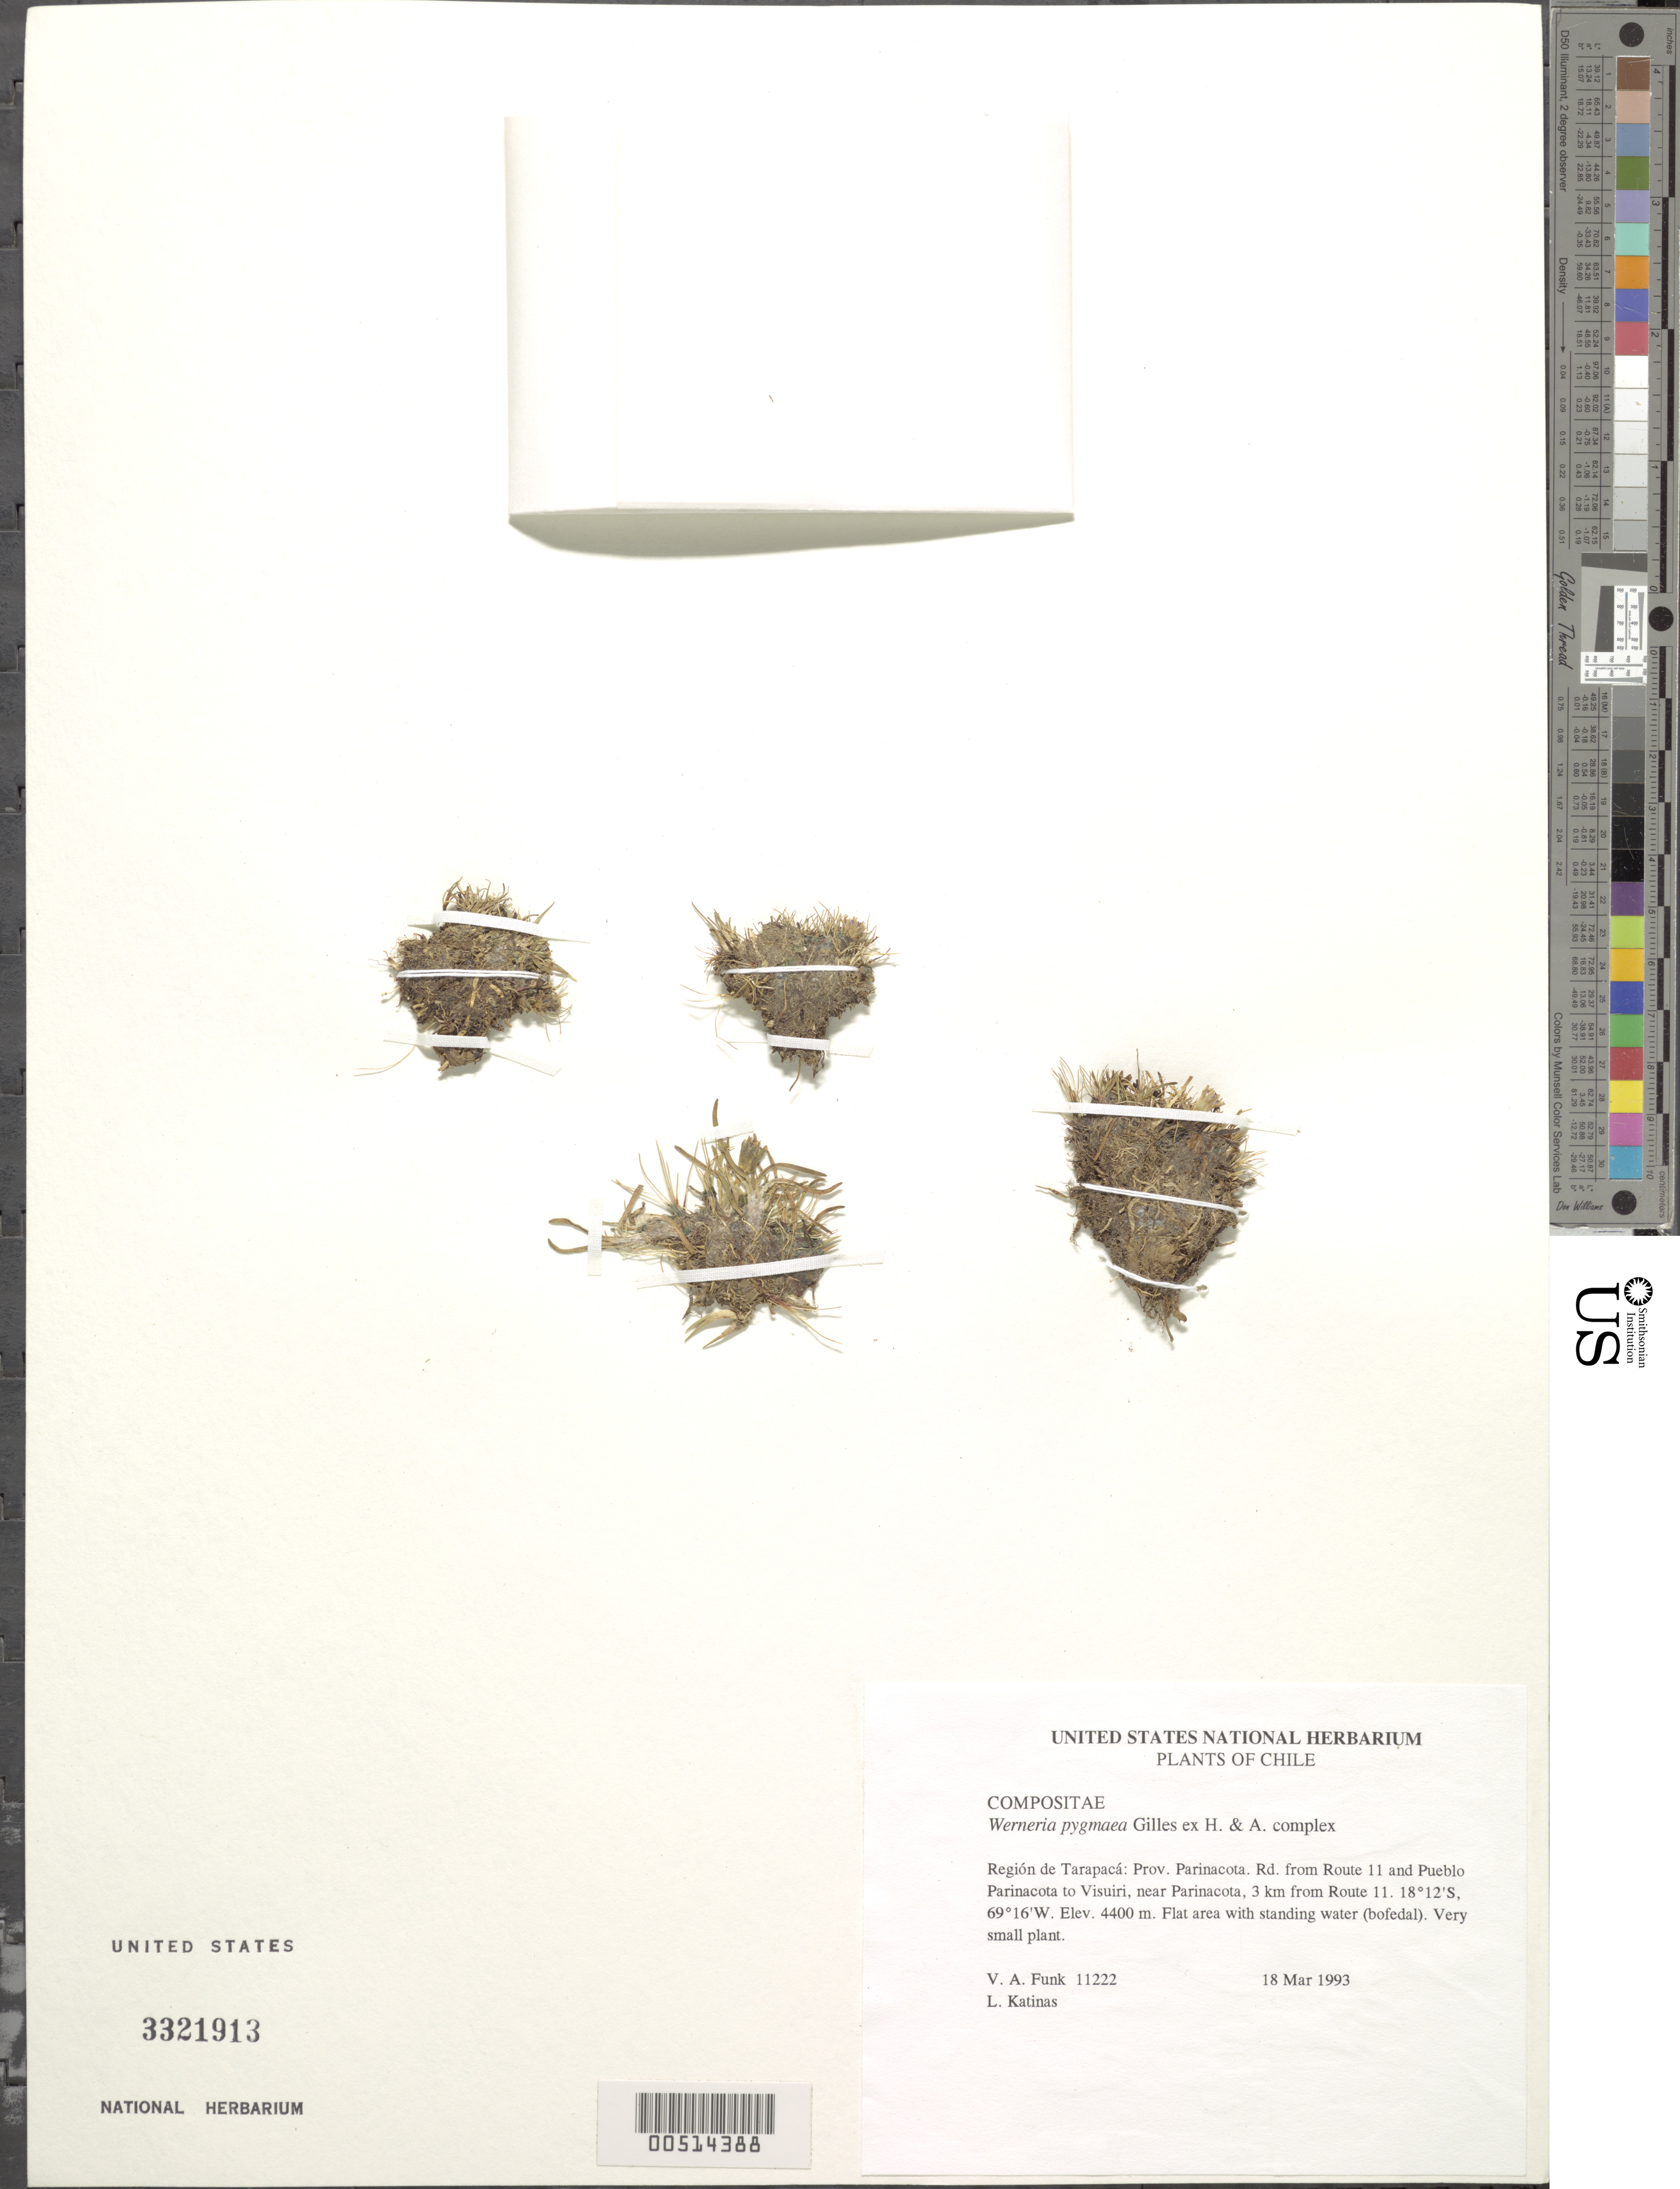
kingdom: Plantae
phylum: Tracheophyta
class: Magnoliopsida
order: Asterales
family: Asteraceae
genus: Werneria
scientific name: Werneria pygmaea complex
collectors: V. Funk & L. Katinas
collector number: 11222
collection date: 1993-03-18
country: Chile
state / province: Tarapacá (I)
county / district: Parinacota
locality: Rd. from Route 11 and Pueblo Parinacota to Visuiri, near Parinacota, 3 km from Route 11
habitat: Flat area with standing water (bofedal)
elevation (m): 4400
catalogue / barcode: US 3321913